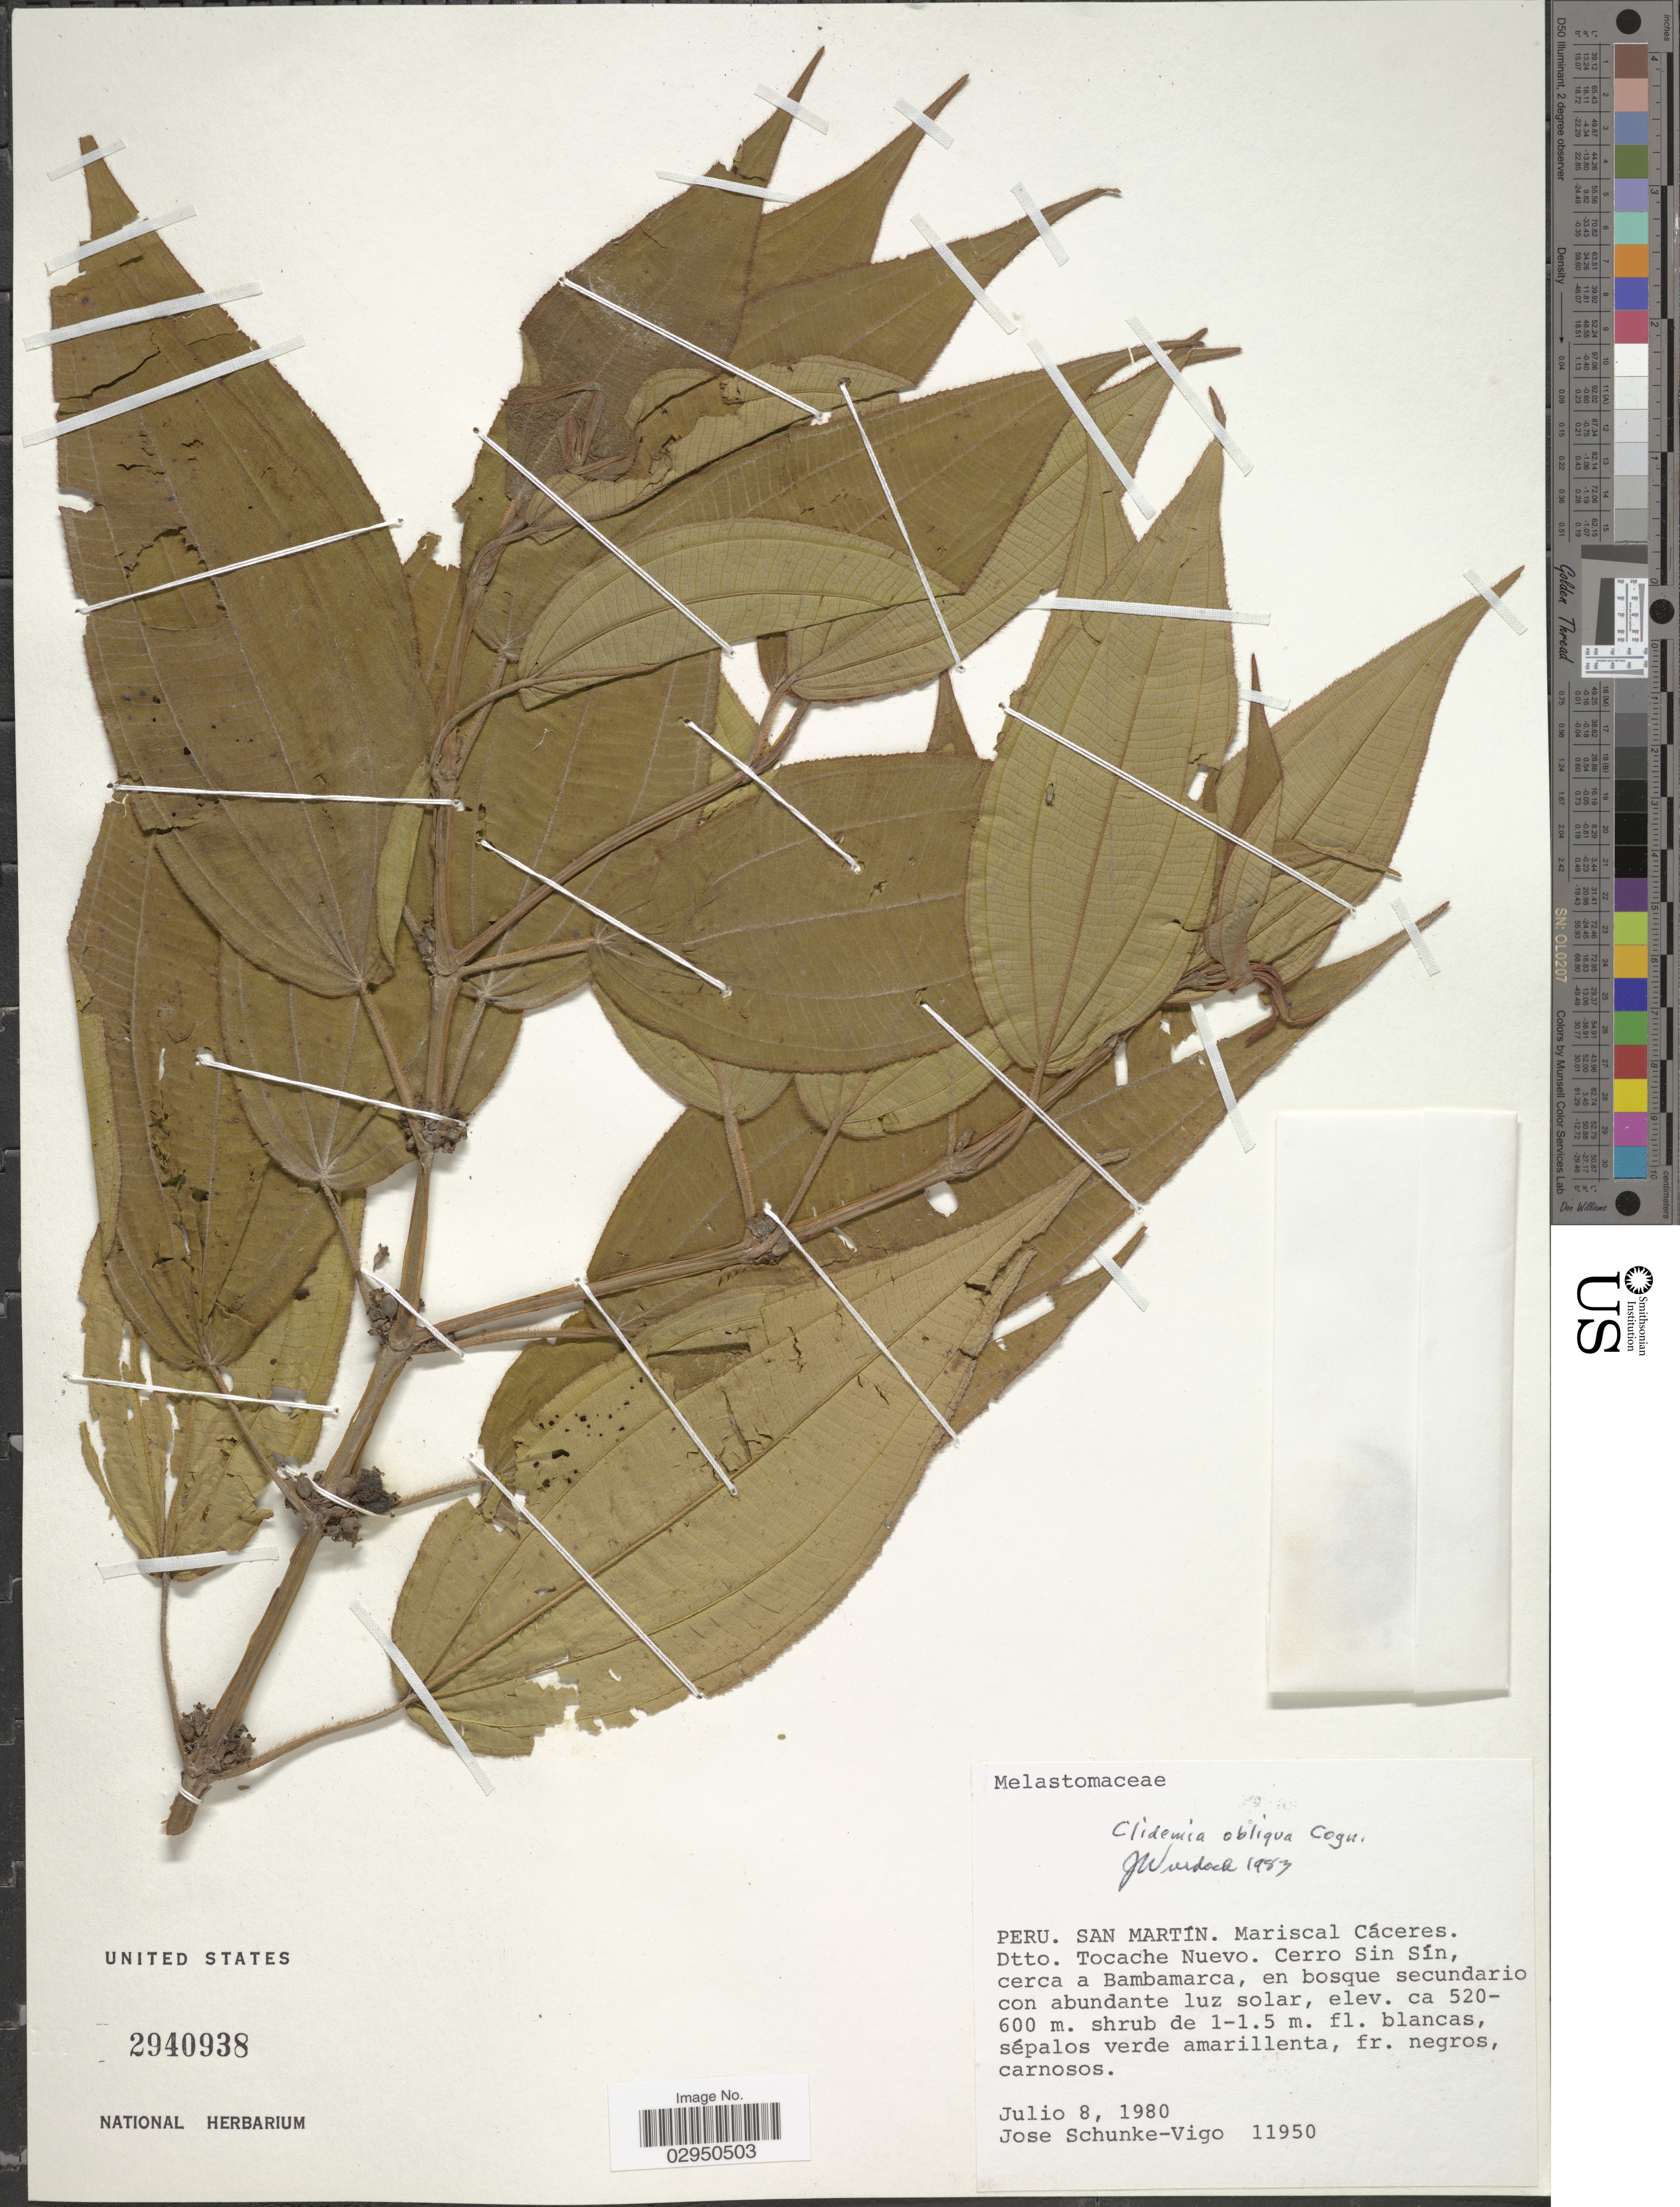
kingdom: Plantae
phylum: Tracheophyta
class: Magnoliopsida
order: Myrtales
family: Melastomataceae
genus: Clidemia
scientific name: Clidemia obliqua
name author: Cogn.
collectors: J. Schunke Vigo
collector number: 11950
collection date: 1980-07-08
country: Peru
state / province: San Martín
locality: Mariscal Cáceres. Dtto. Tocache Nuevo. Cerro Sin Sín, cerca a Bambamarca.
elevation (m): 520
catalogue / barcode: US 2940938